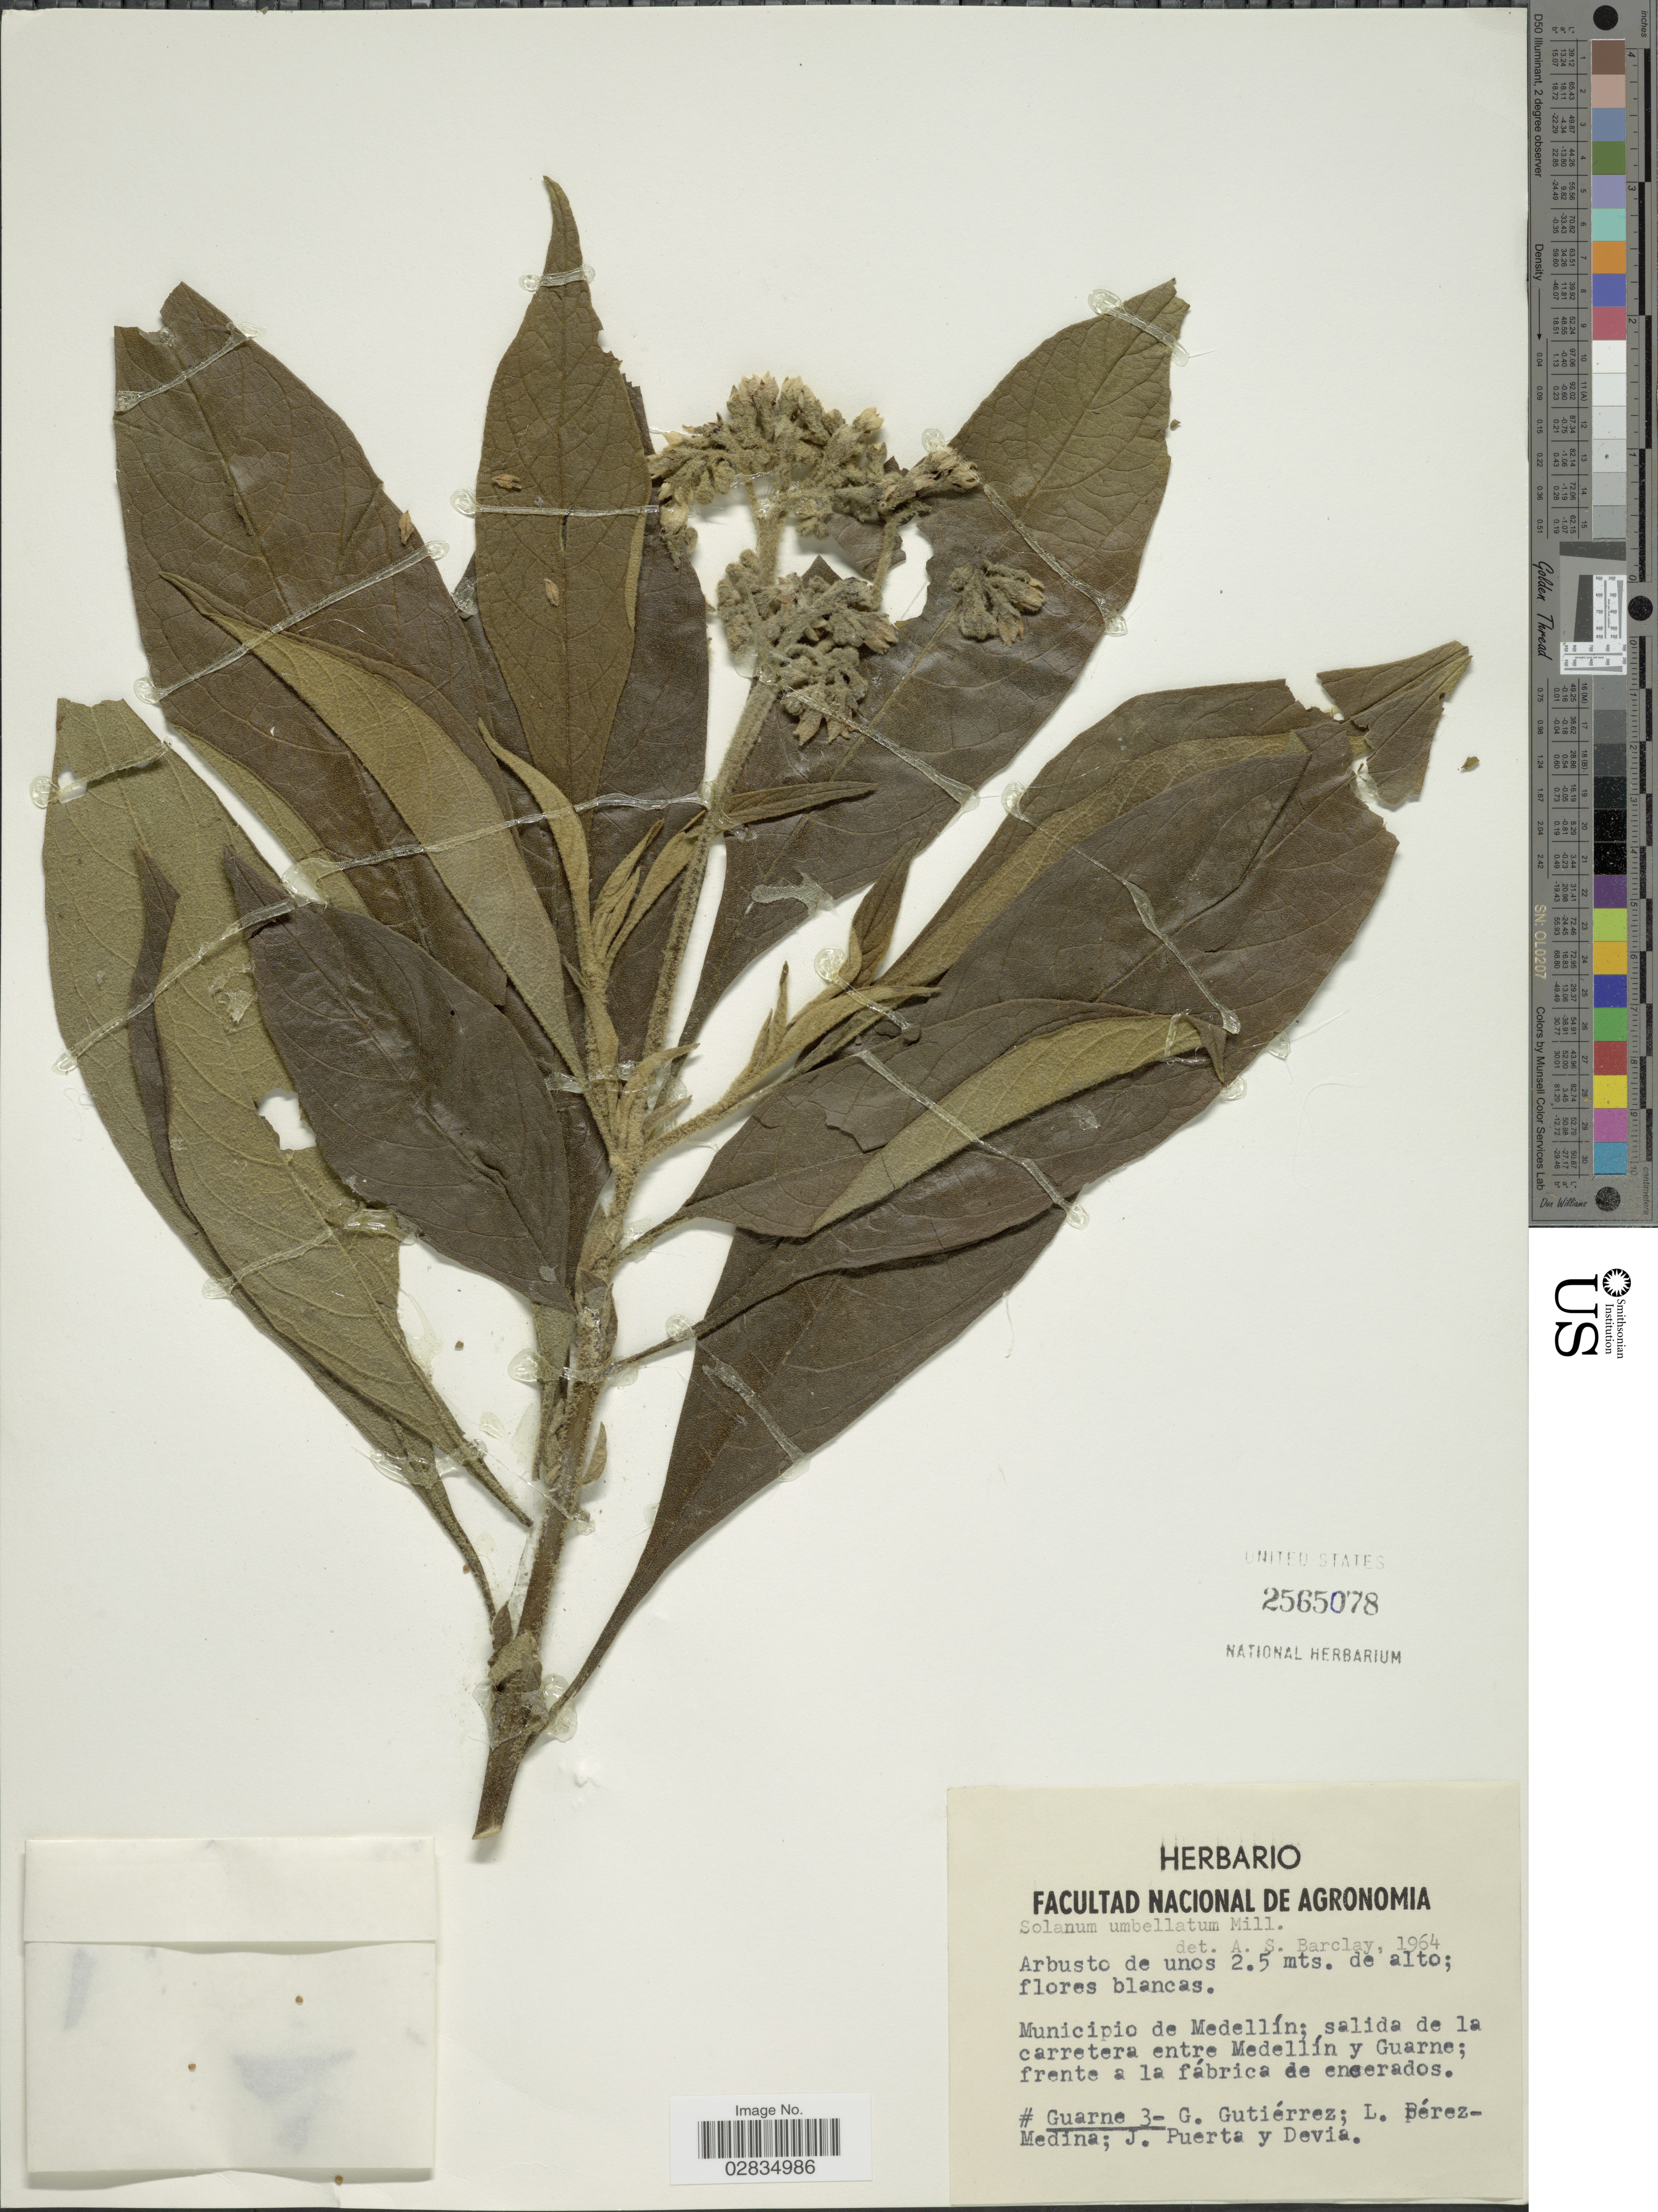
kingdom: Plantae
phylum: Tracheophyta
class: Magnoliopsida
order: Solanales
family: Solanaceae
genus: Solanum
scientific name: Solanum umbellatum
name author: Mill.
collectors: G. Gutiérrez, L. Pérez-Medina, J. Puerta & -. Devia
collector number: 3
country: Colombia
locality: Municipio de Medellín; salida de la carretera entre Medellín y Guarne, Guarne.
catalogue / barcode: US 2565078